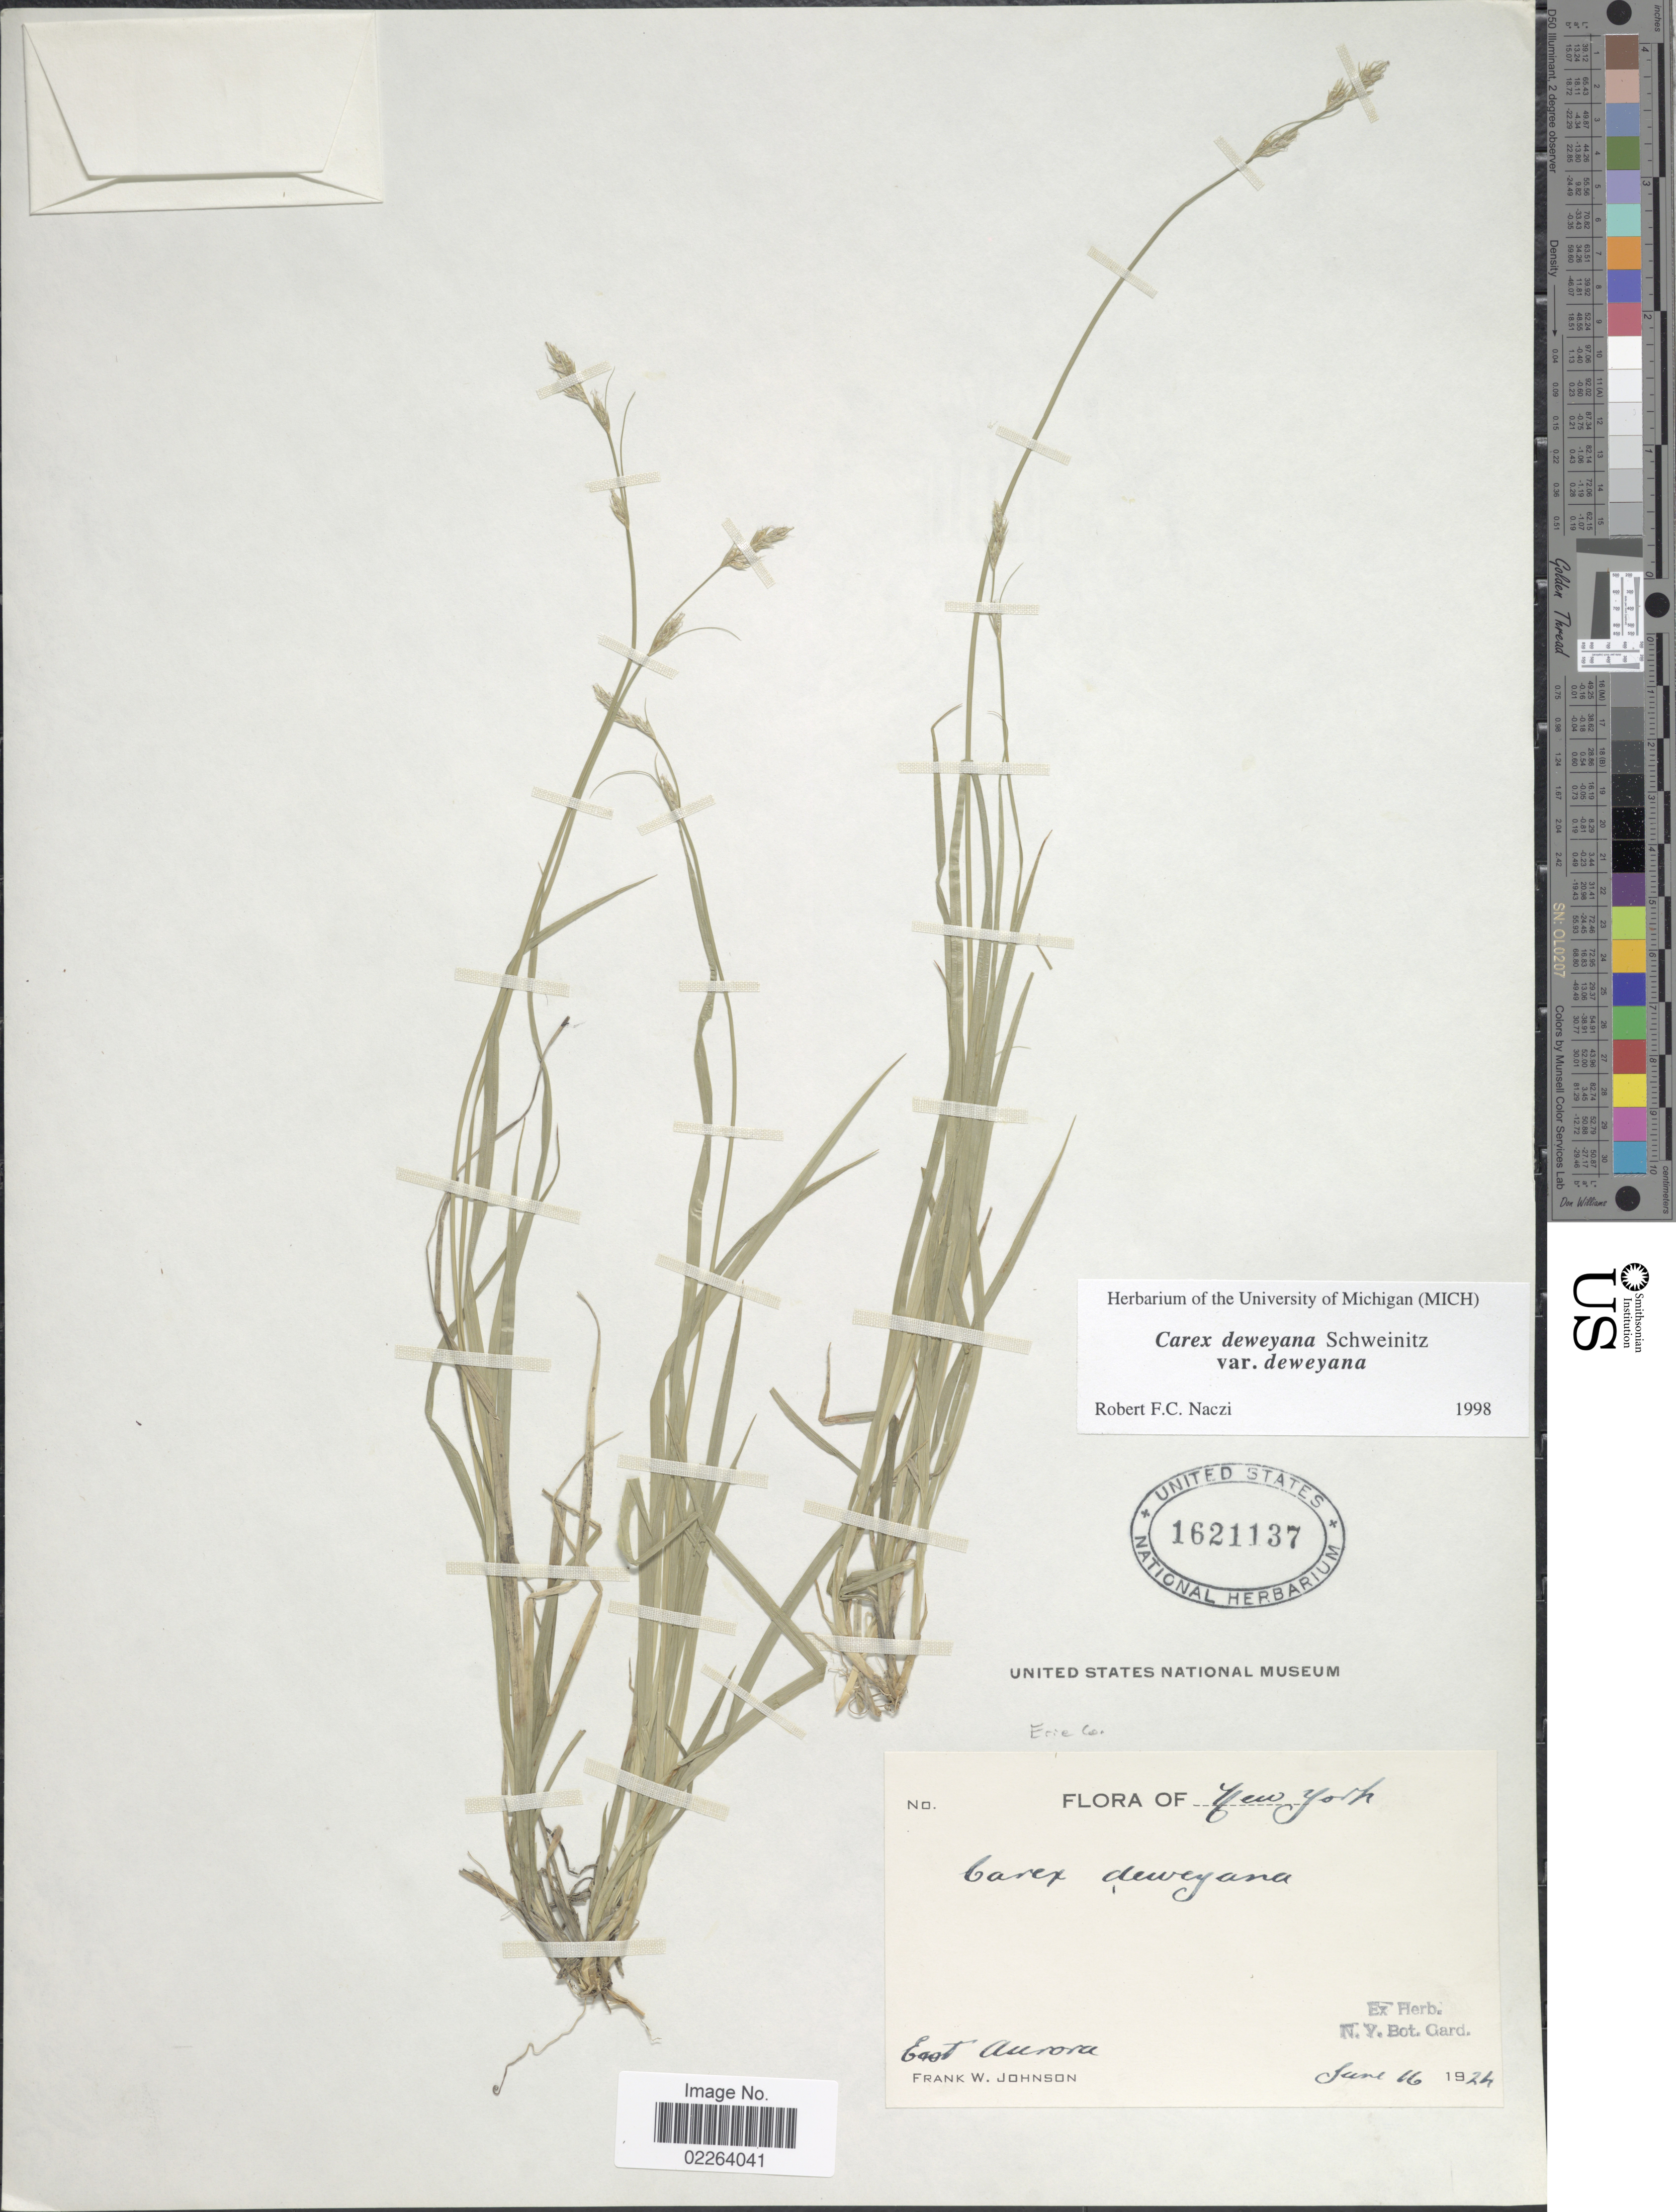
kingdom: Plantae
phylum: Tracheophyta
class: Liliopsida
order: Poales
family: Cyperaceae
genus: Carex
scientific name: Carex deweyana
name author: Schwein.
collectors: F. W. Johnson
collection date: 1924-06-16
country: United States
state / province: New York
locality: East Aurora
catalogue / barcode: US 1621137